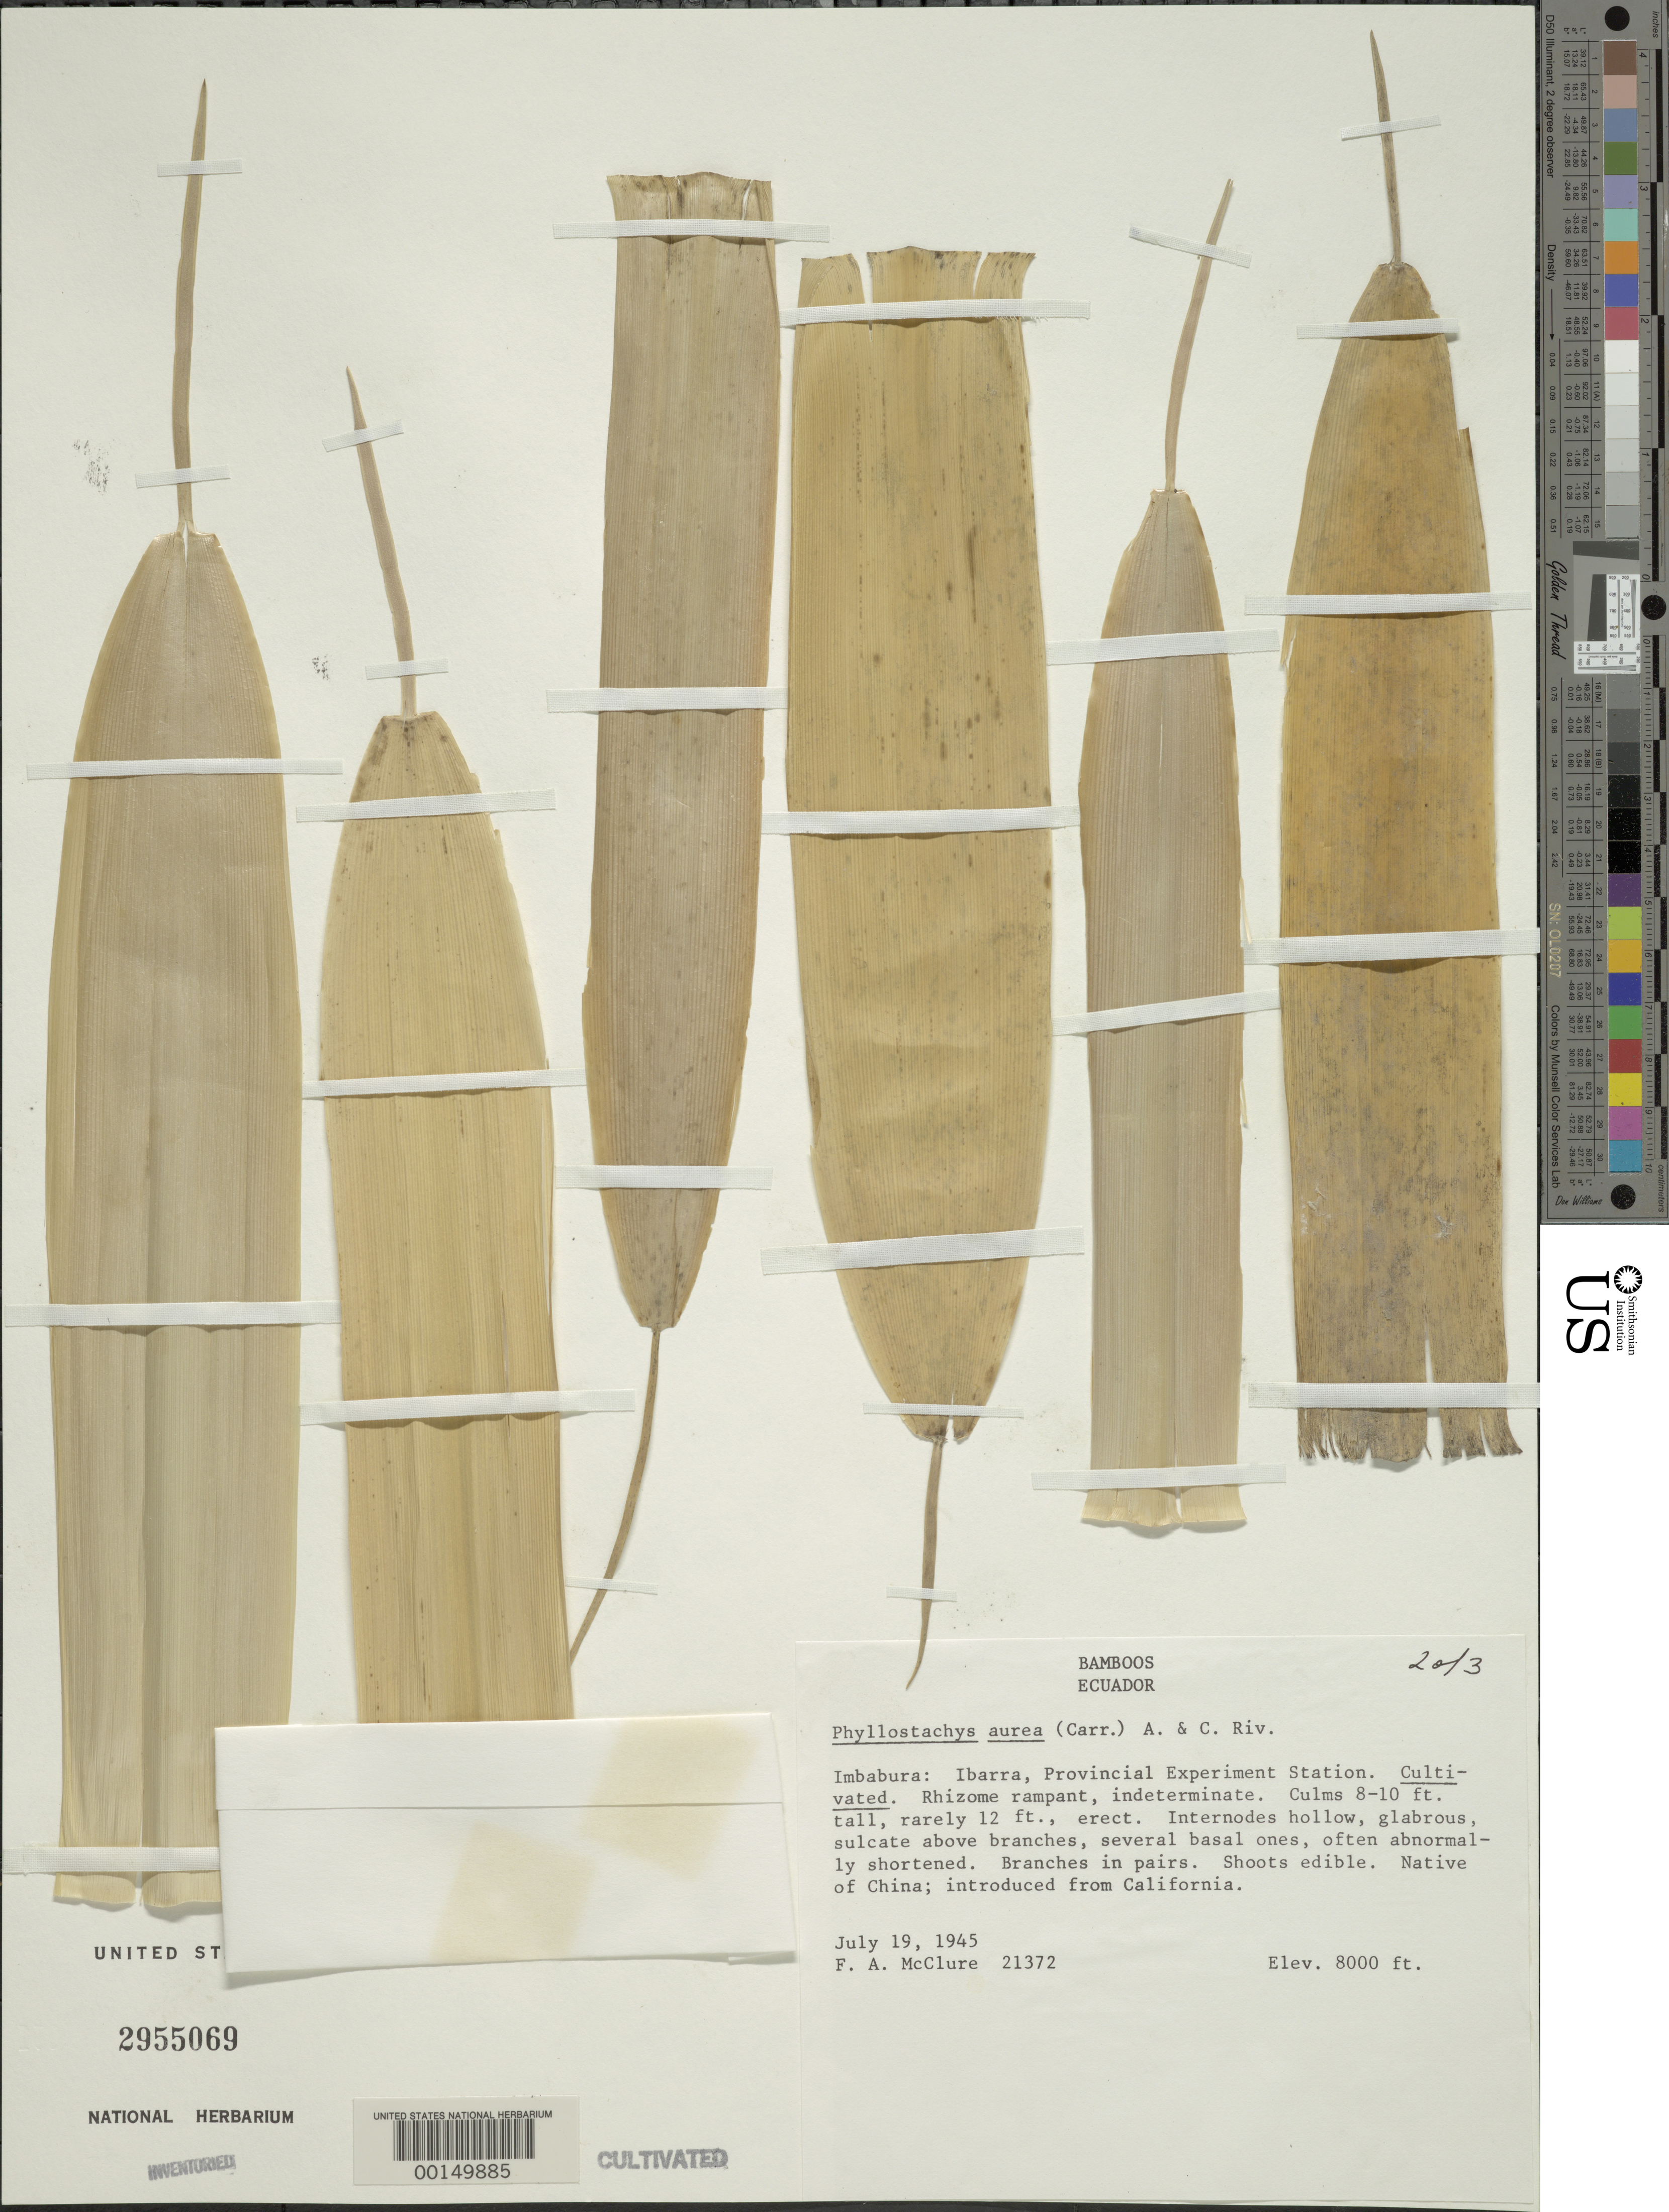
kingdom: Plantae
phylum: Tracheophyta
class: Liliopsida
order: Poales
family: Poaceae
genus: Phyllostachys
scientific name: Phyllostachys aurea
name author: Rivière & C. Rivière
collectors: F. A. McClure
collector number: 21372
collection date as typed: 19 Jul 1945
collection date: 1945-07-19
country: Ecuador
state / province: Imbabura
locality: Ibarra, Provincial Experimental Station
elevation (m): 2440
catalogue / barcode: US 2955069